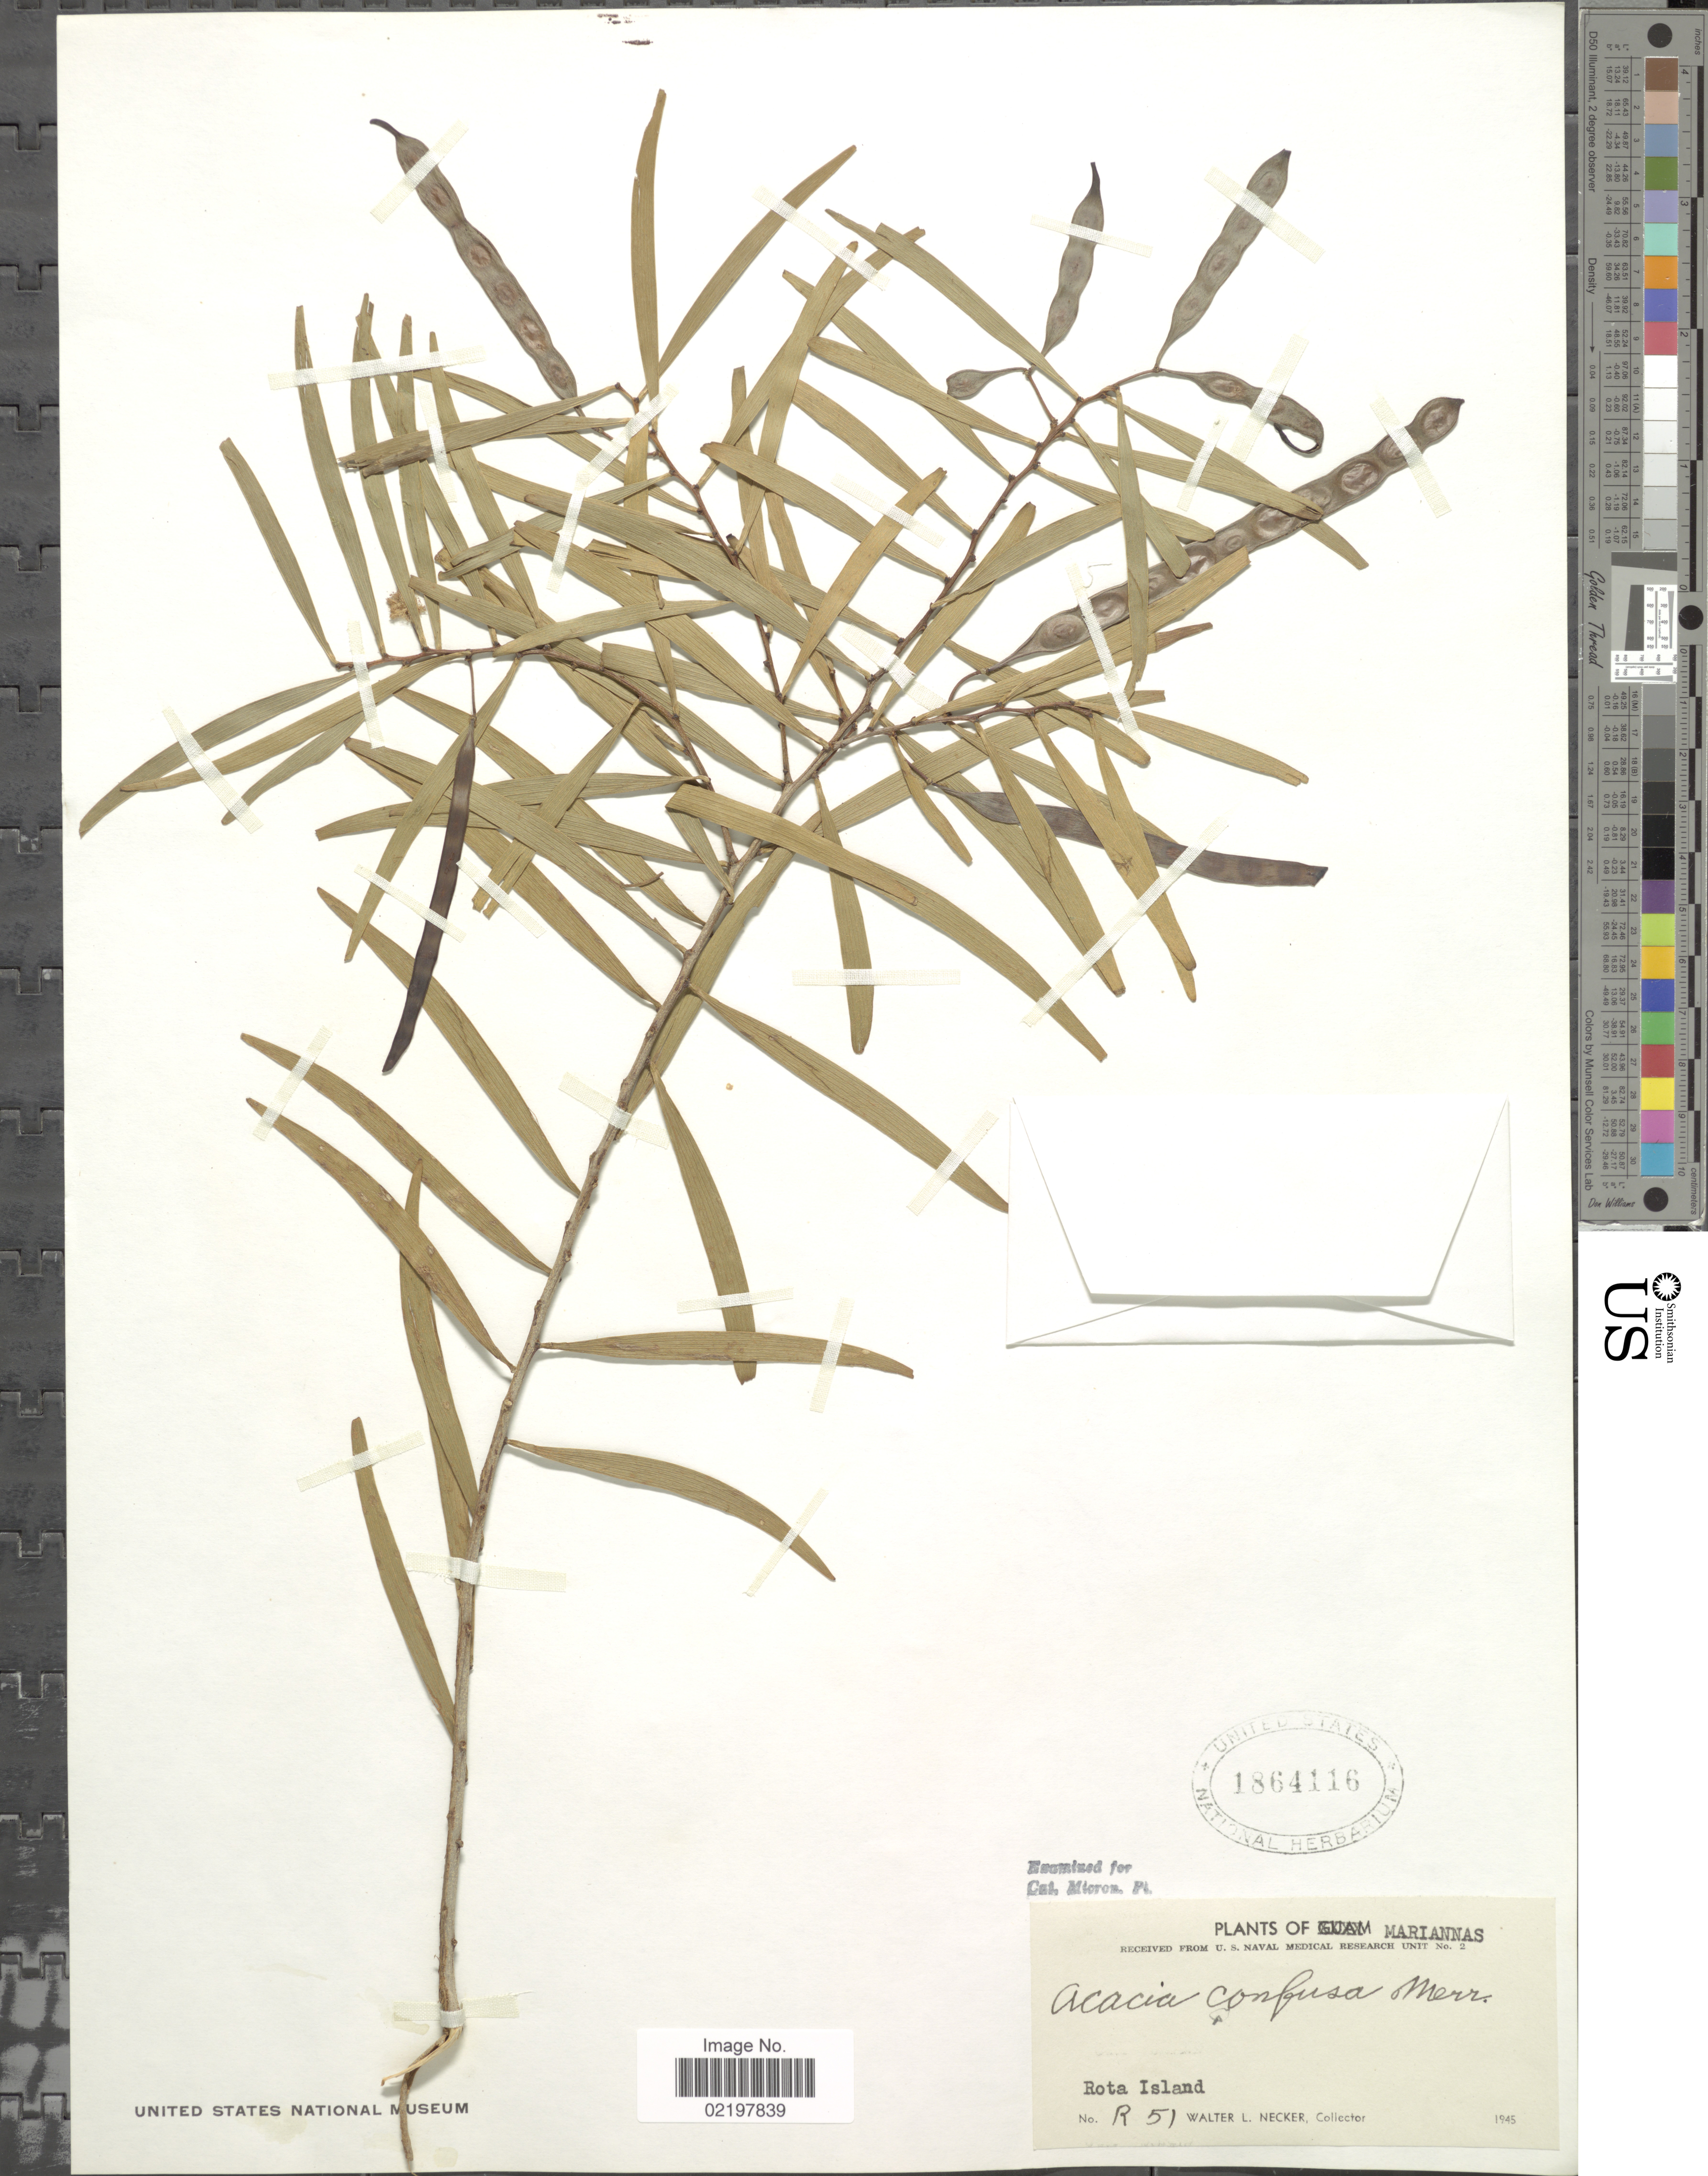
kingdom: Plantae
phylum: Tracheophyta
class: Magnoliopsida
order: Fabales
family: Fabaceae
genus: Acacia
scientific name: Acacia confusa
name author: Merr.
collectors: W. L. Necker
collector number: R51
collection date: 1945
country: Northern Mariana Islands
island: Rota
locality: Rota Island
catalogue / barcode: US 1864116